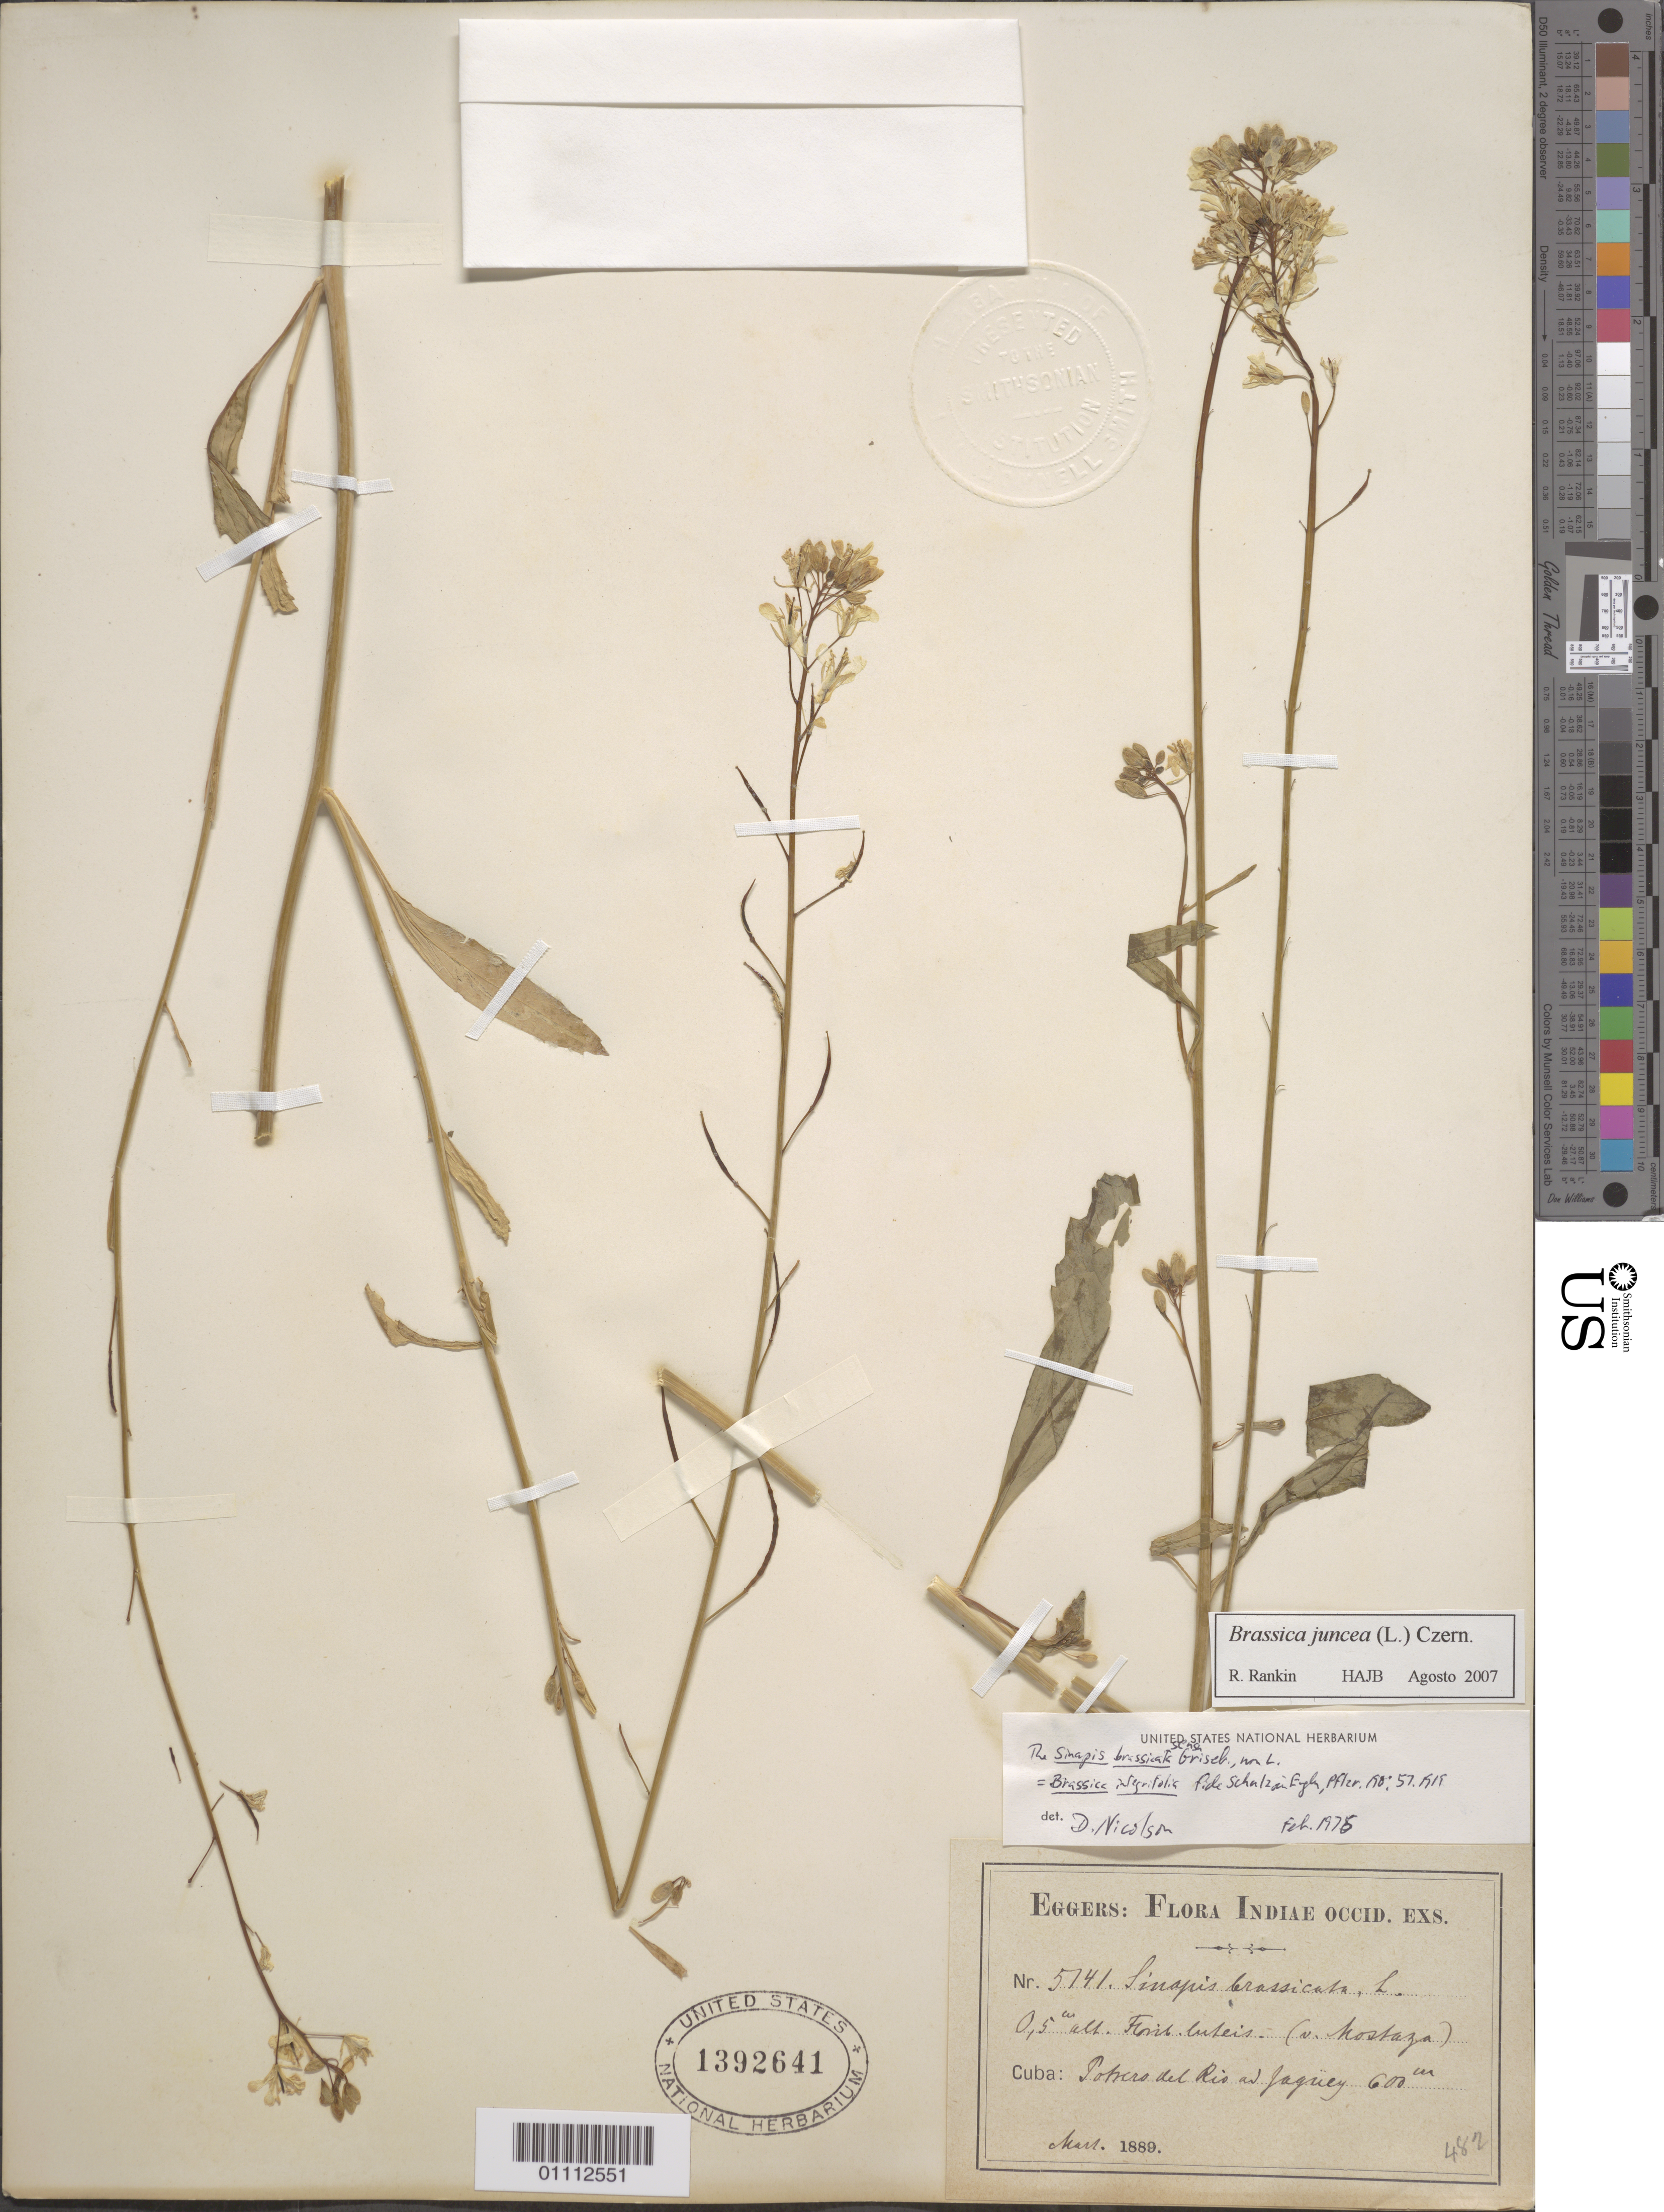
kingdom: Plantae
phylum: Tracheophyta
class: Magnoliopsida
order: Brassicales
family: Brassicaceae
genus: Brassica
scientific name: Brassica juncea var. juncea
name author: (L.) Czern.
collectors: H. F. A. von Eggers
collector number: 5141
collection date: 1889-03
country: Cuba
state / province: Pinar del Rio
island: Cuba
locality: Pinar del Rio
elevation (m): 600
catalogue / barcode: US 1392641